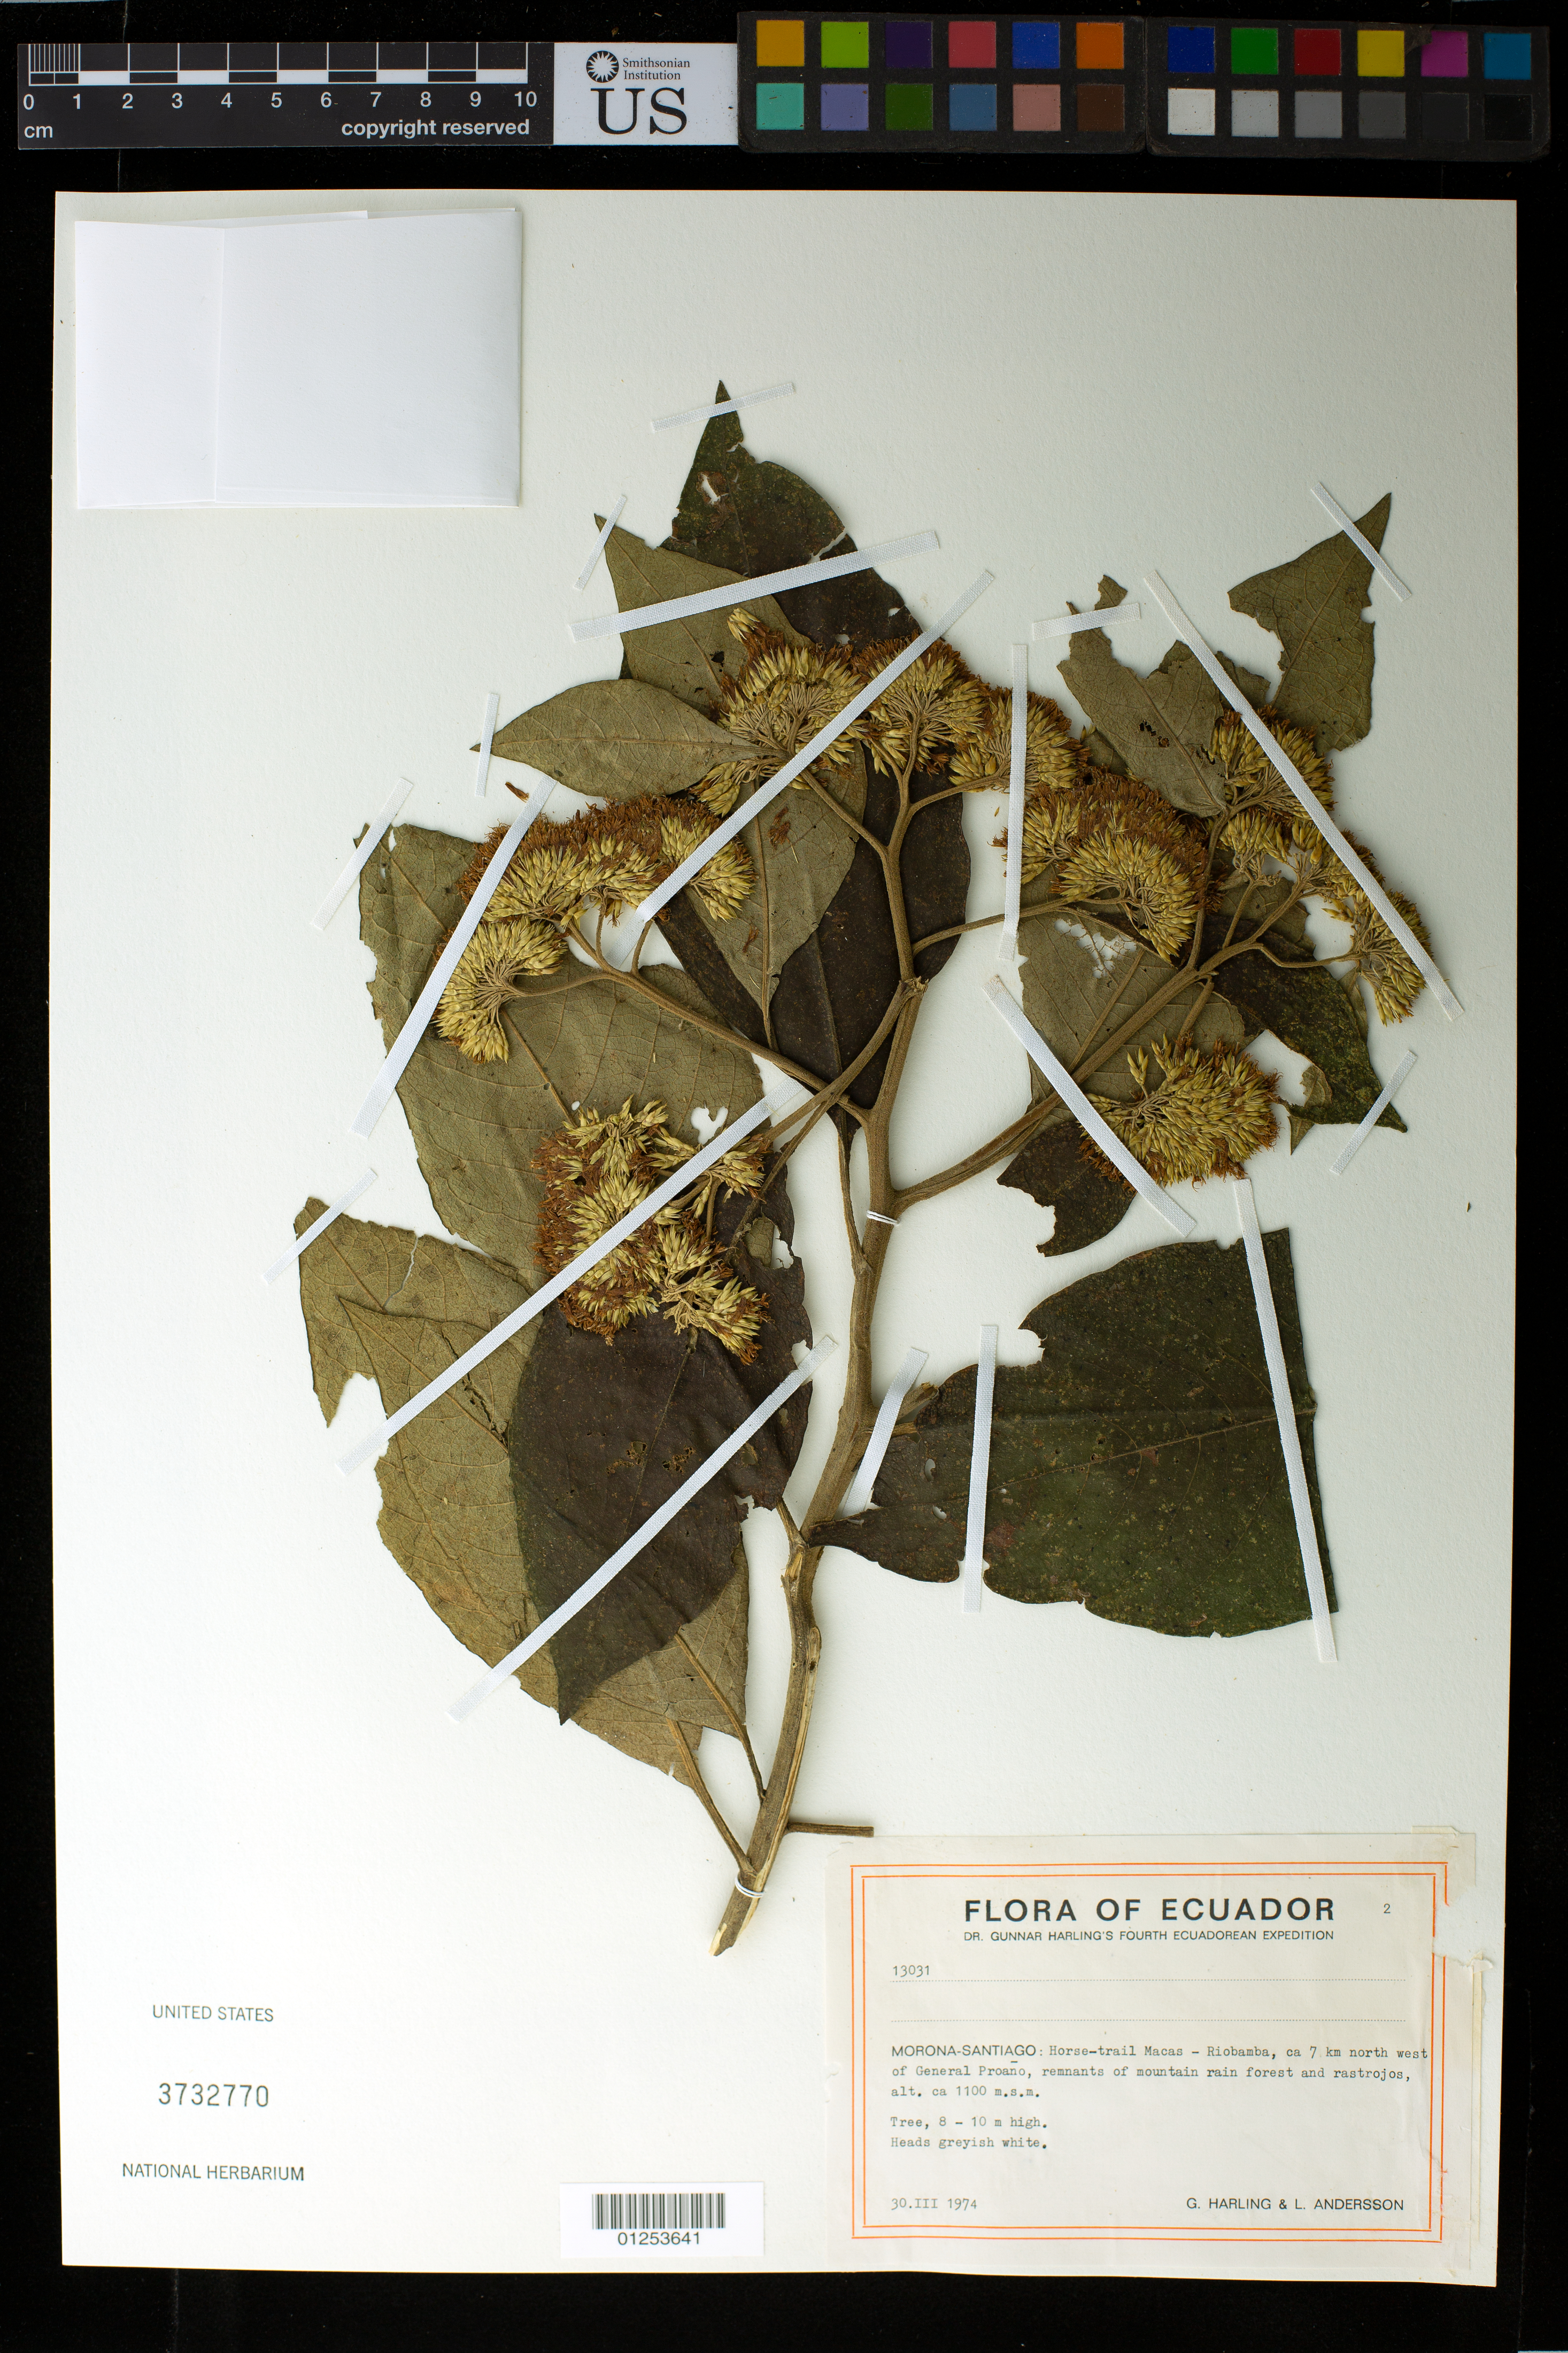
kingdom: Plantae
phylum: Tracheophyta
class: Magnoliopsida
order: Asterales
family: Asteraceae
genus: Pollalesta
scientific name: Pollalesta discolor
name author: (Kunth) Aristeg.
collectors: G. Harling & L. Andersson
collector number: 13031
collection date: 1974-03-30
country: Ecuador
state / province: Morona-Santiago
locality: Morona-Santiago: Horse-trail Macas - Riobamba, ca 7 km north west of General Proaño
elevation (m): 1100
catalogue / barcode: US 3732770